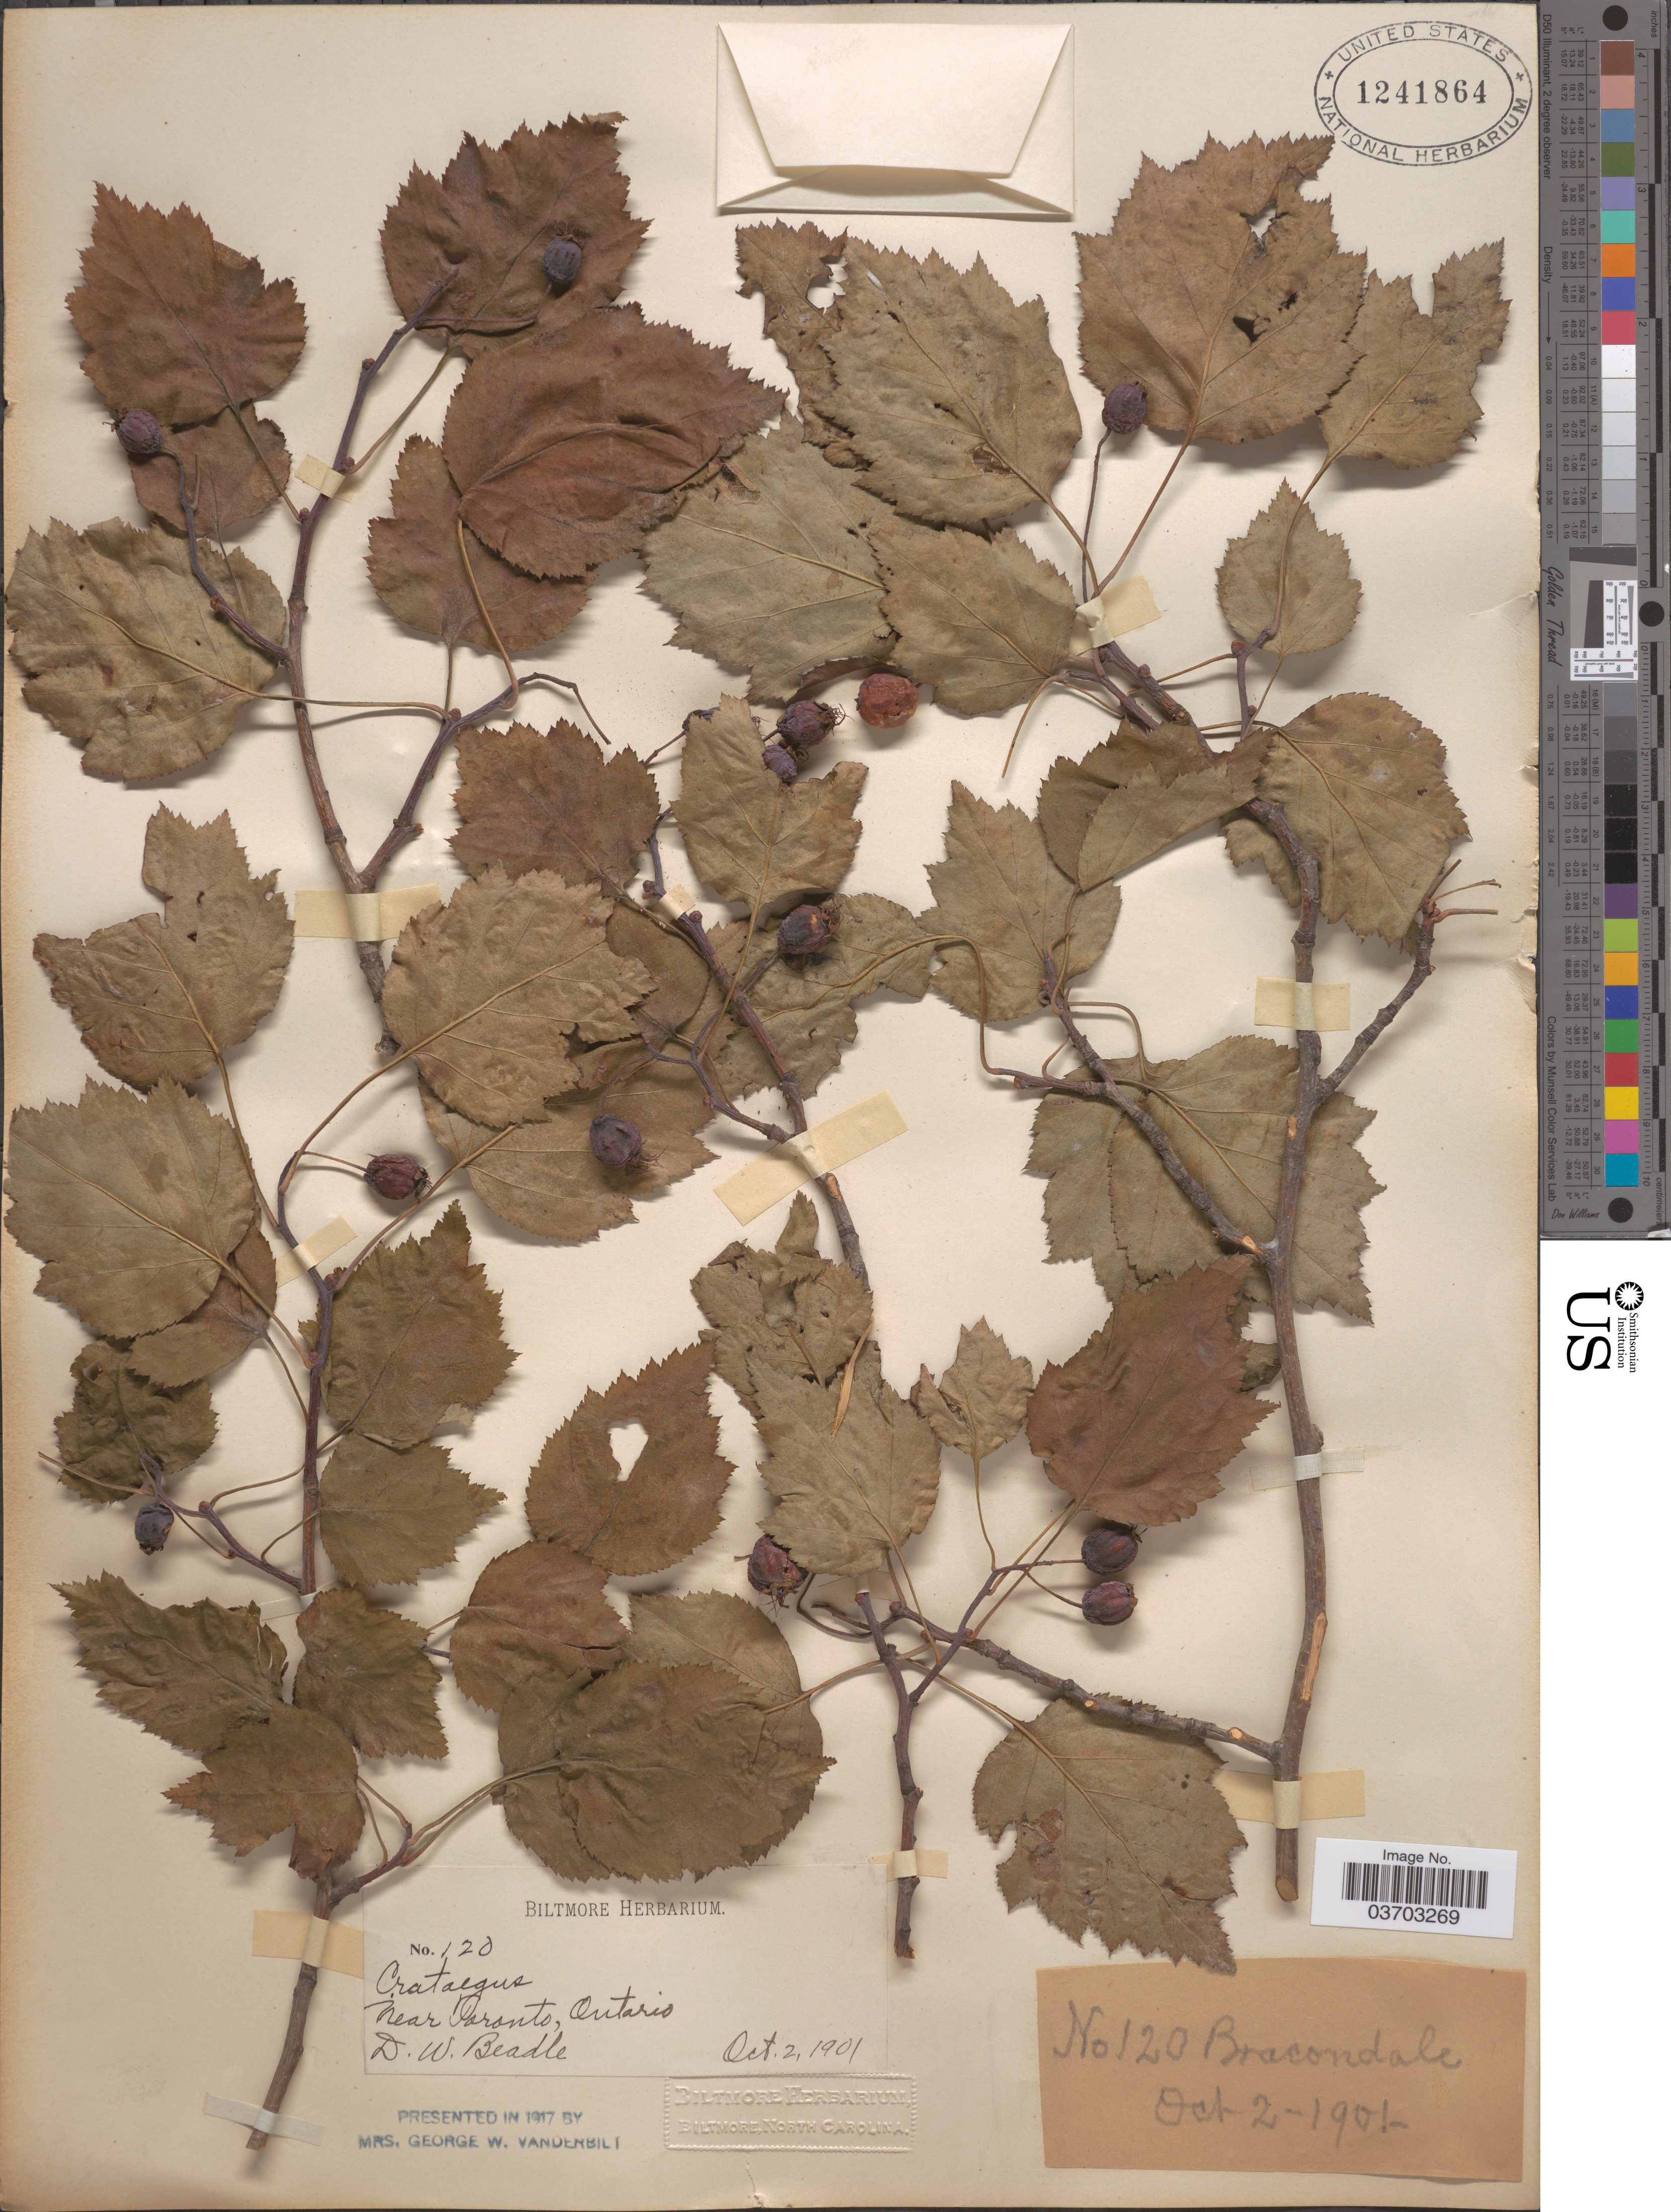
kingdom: Plantae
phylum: Tracheophyta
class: Magnoliopsida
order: Rosales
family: Rosaceae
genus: Crataegus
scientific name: Crataegus sp.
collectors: D. Beadle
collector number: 120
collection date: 1901-10-02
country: Canada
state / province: Ontario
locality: Near Toronto.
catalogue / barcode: US 1241864